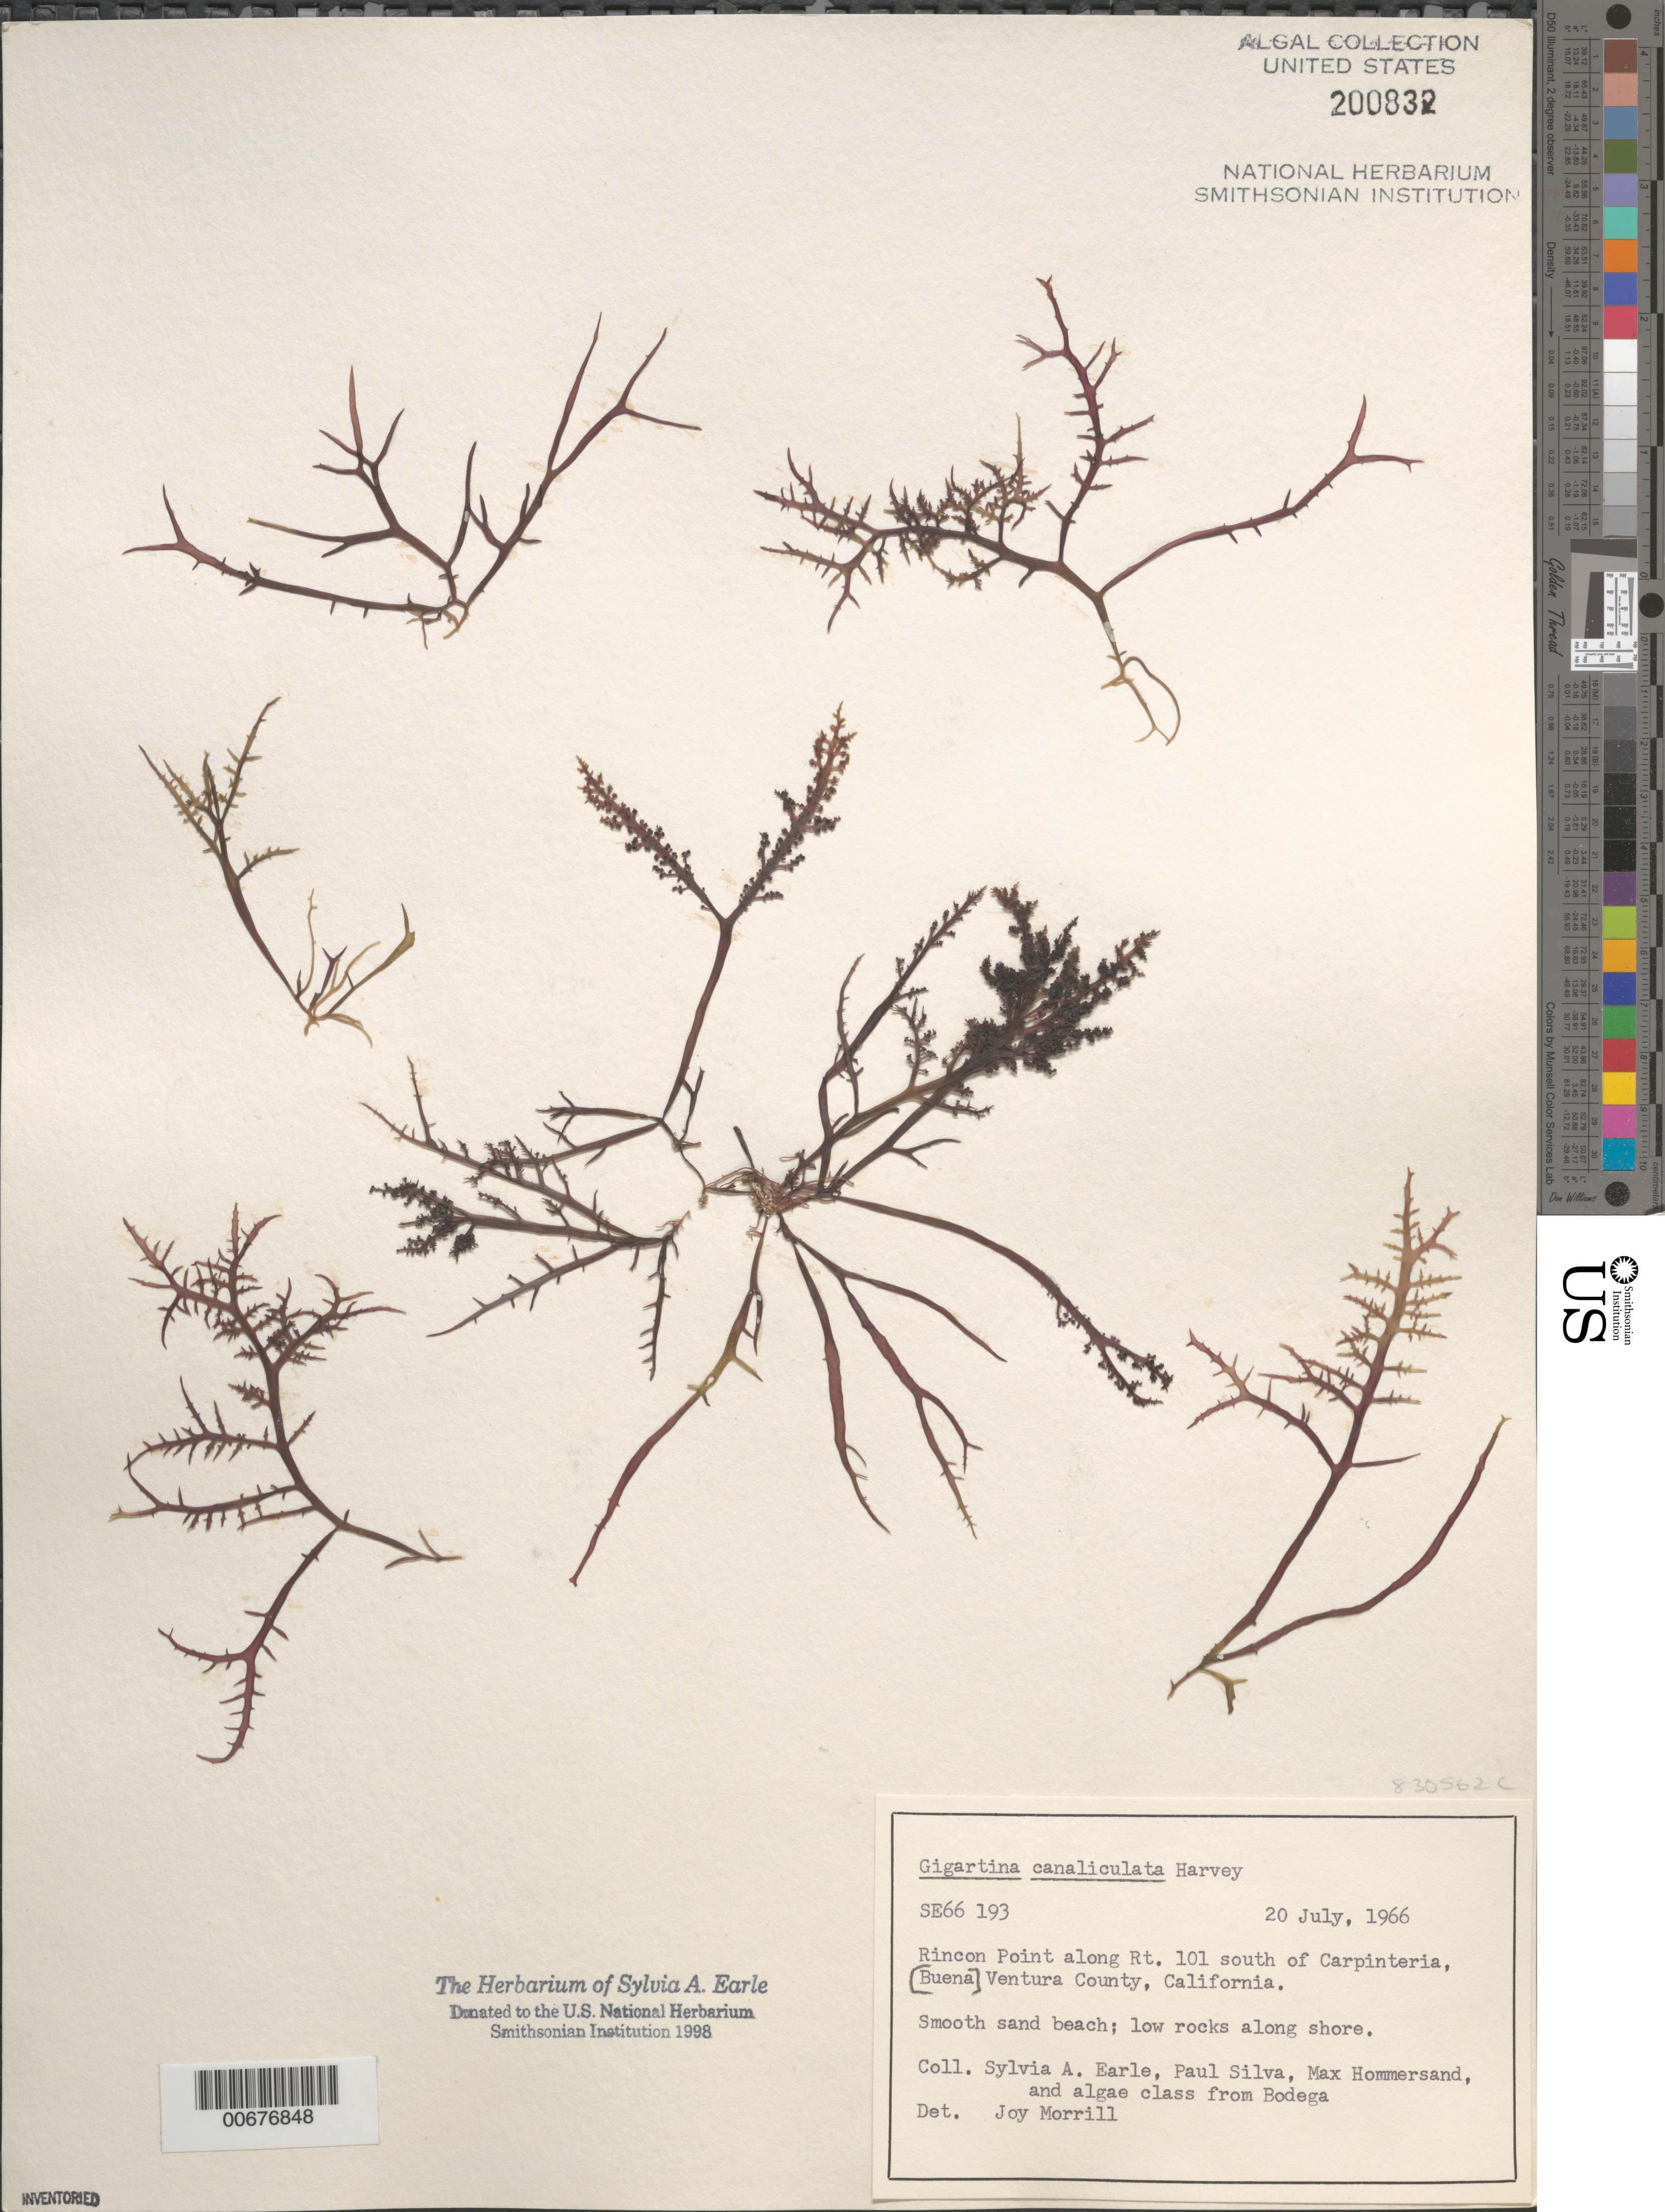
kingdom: Plantae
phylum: Rhodophyta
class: Florideophyceae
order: Gigartinales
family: Gigartinaceae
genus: Chondracanthus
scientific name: Chondracanthus canaliculatus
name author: (Harv.) Guiry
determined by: Algae name updating Project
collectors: S. A. Earle, P. C. Silva, M. H. Hommersand & Bodega Algae Class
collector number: SE 66193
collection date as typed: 20 Jul 1966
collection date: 1966-07-20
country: United States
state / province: California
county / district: Ventura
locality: Rincon Point, Route 101 south of Carpinteria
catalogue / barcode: US 200832